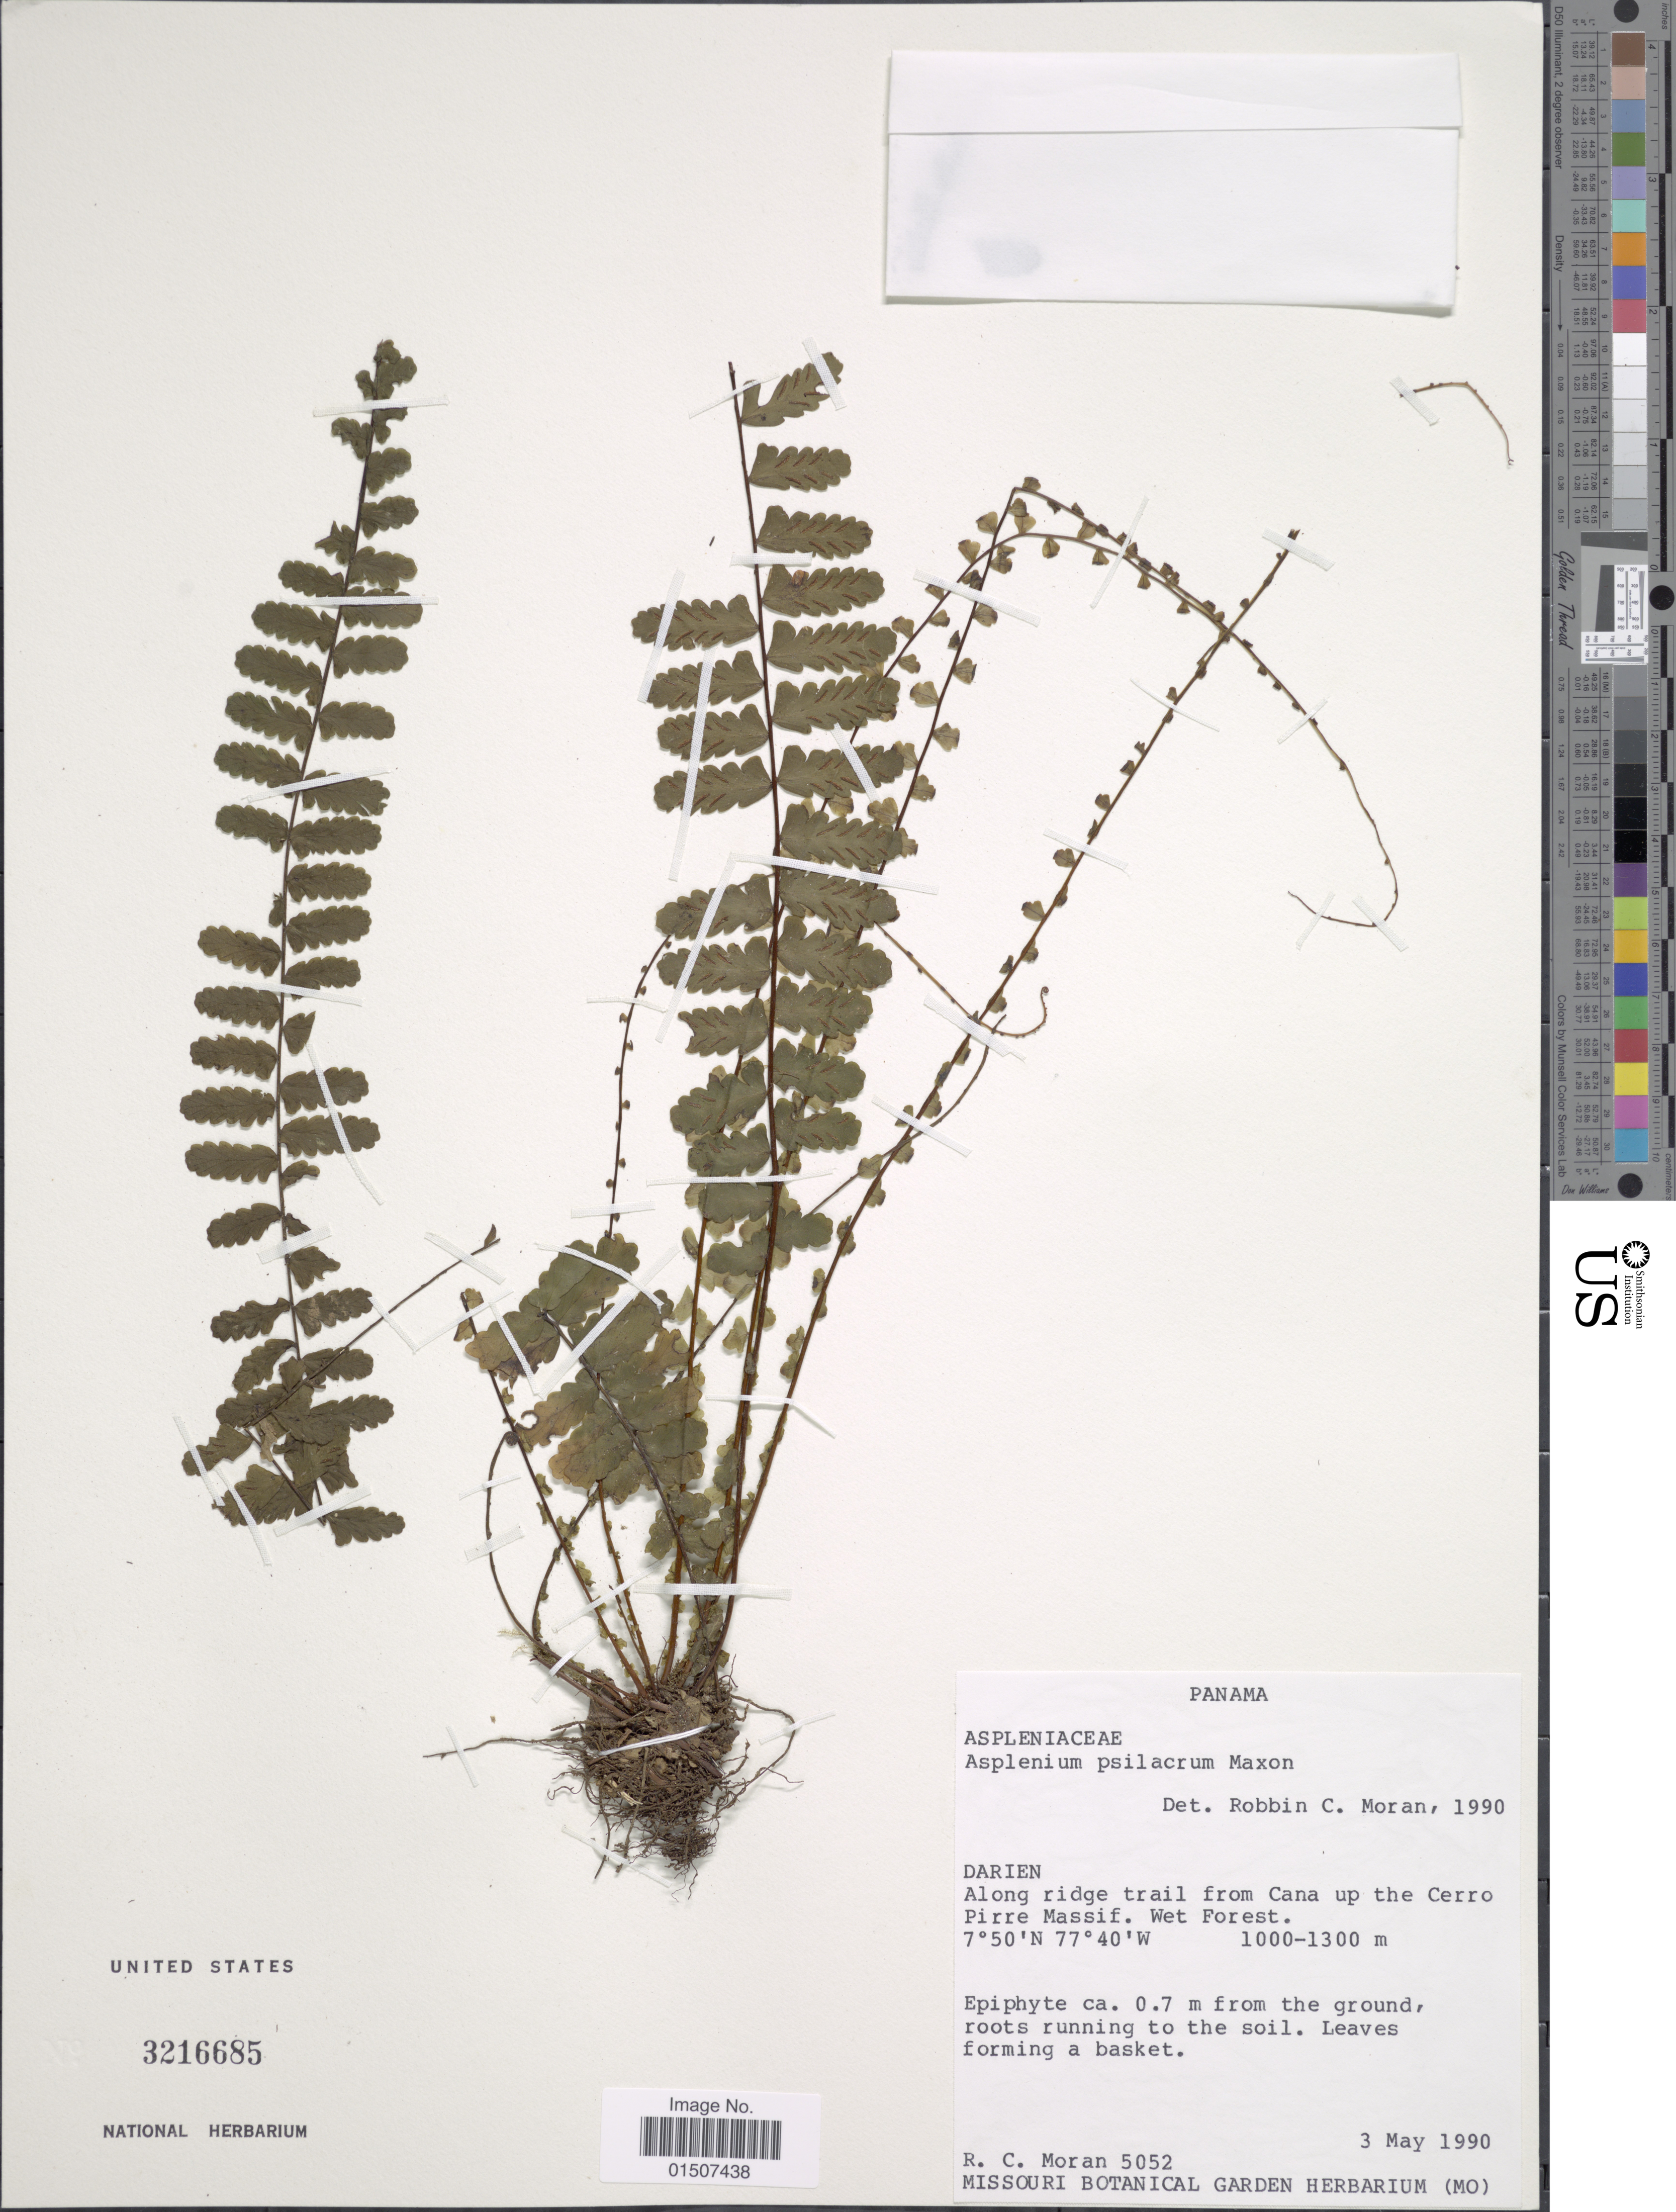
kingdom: Plantae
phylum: Tracheophyta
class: Polypodiopsida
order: Polypodiales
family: Aspleniaceae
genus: Asplenium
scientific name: Asplenium psilacrum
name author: Maxon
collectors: R. C. Moran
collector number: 5052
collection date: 1990-05-03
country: Panama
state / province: Darién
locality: Along ridge trail from Cana up the Cerro Pirre Massif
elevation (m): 1000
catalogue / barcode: US 3216685